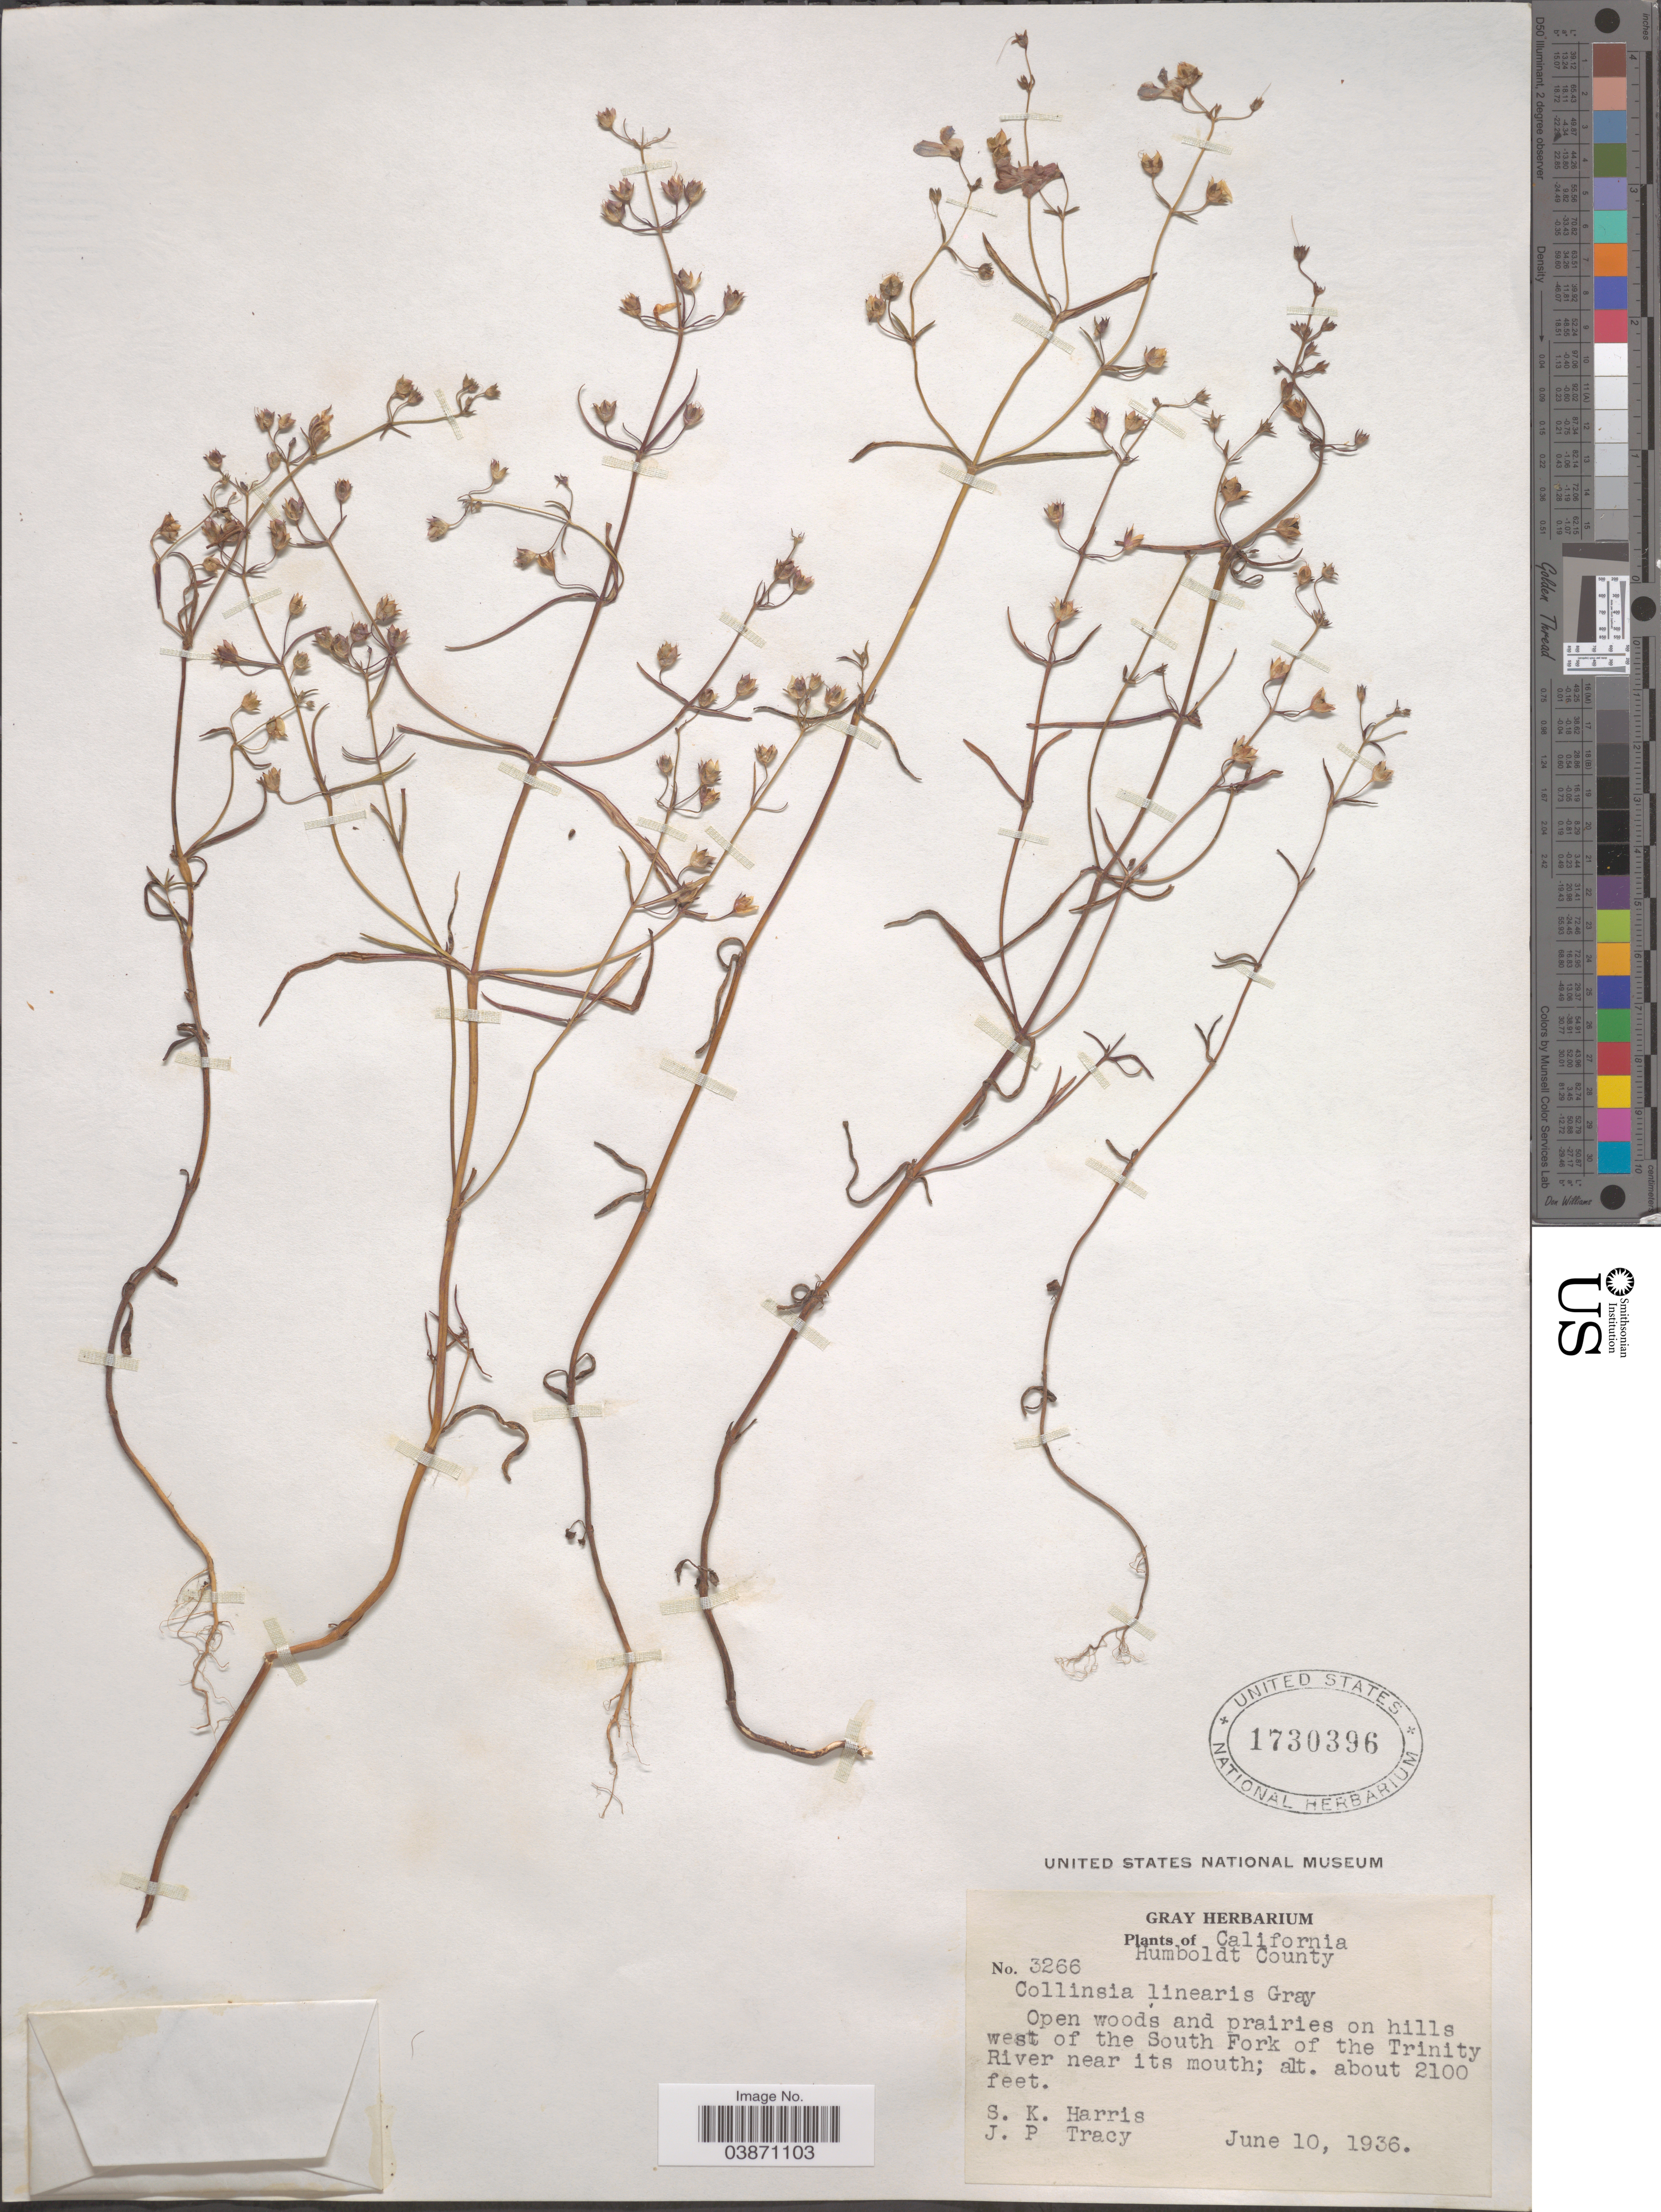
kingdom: Plantae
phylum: Tracheophyta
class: Magnoliopsida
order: Lamiales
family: Plantaginaceae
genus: Collinsia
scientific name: Collinsia linearis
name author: A. Gray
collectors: S. K. Harris & J. Tracy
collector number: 3266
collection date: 1936-06-10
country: United States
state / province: California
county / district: Humboldt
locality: Humboldt County. On hills west of the South Fork of the Trinity River near its mouth.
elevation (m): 640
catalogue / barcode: US 1730396